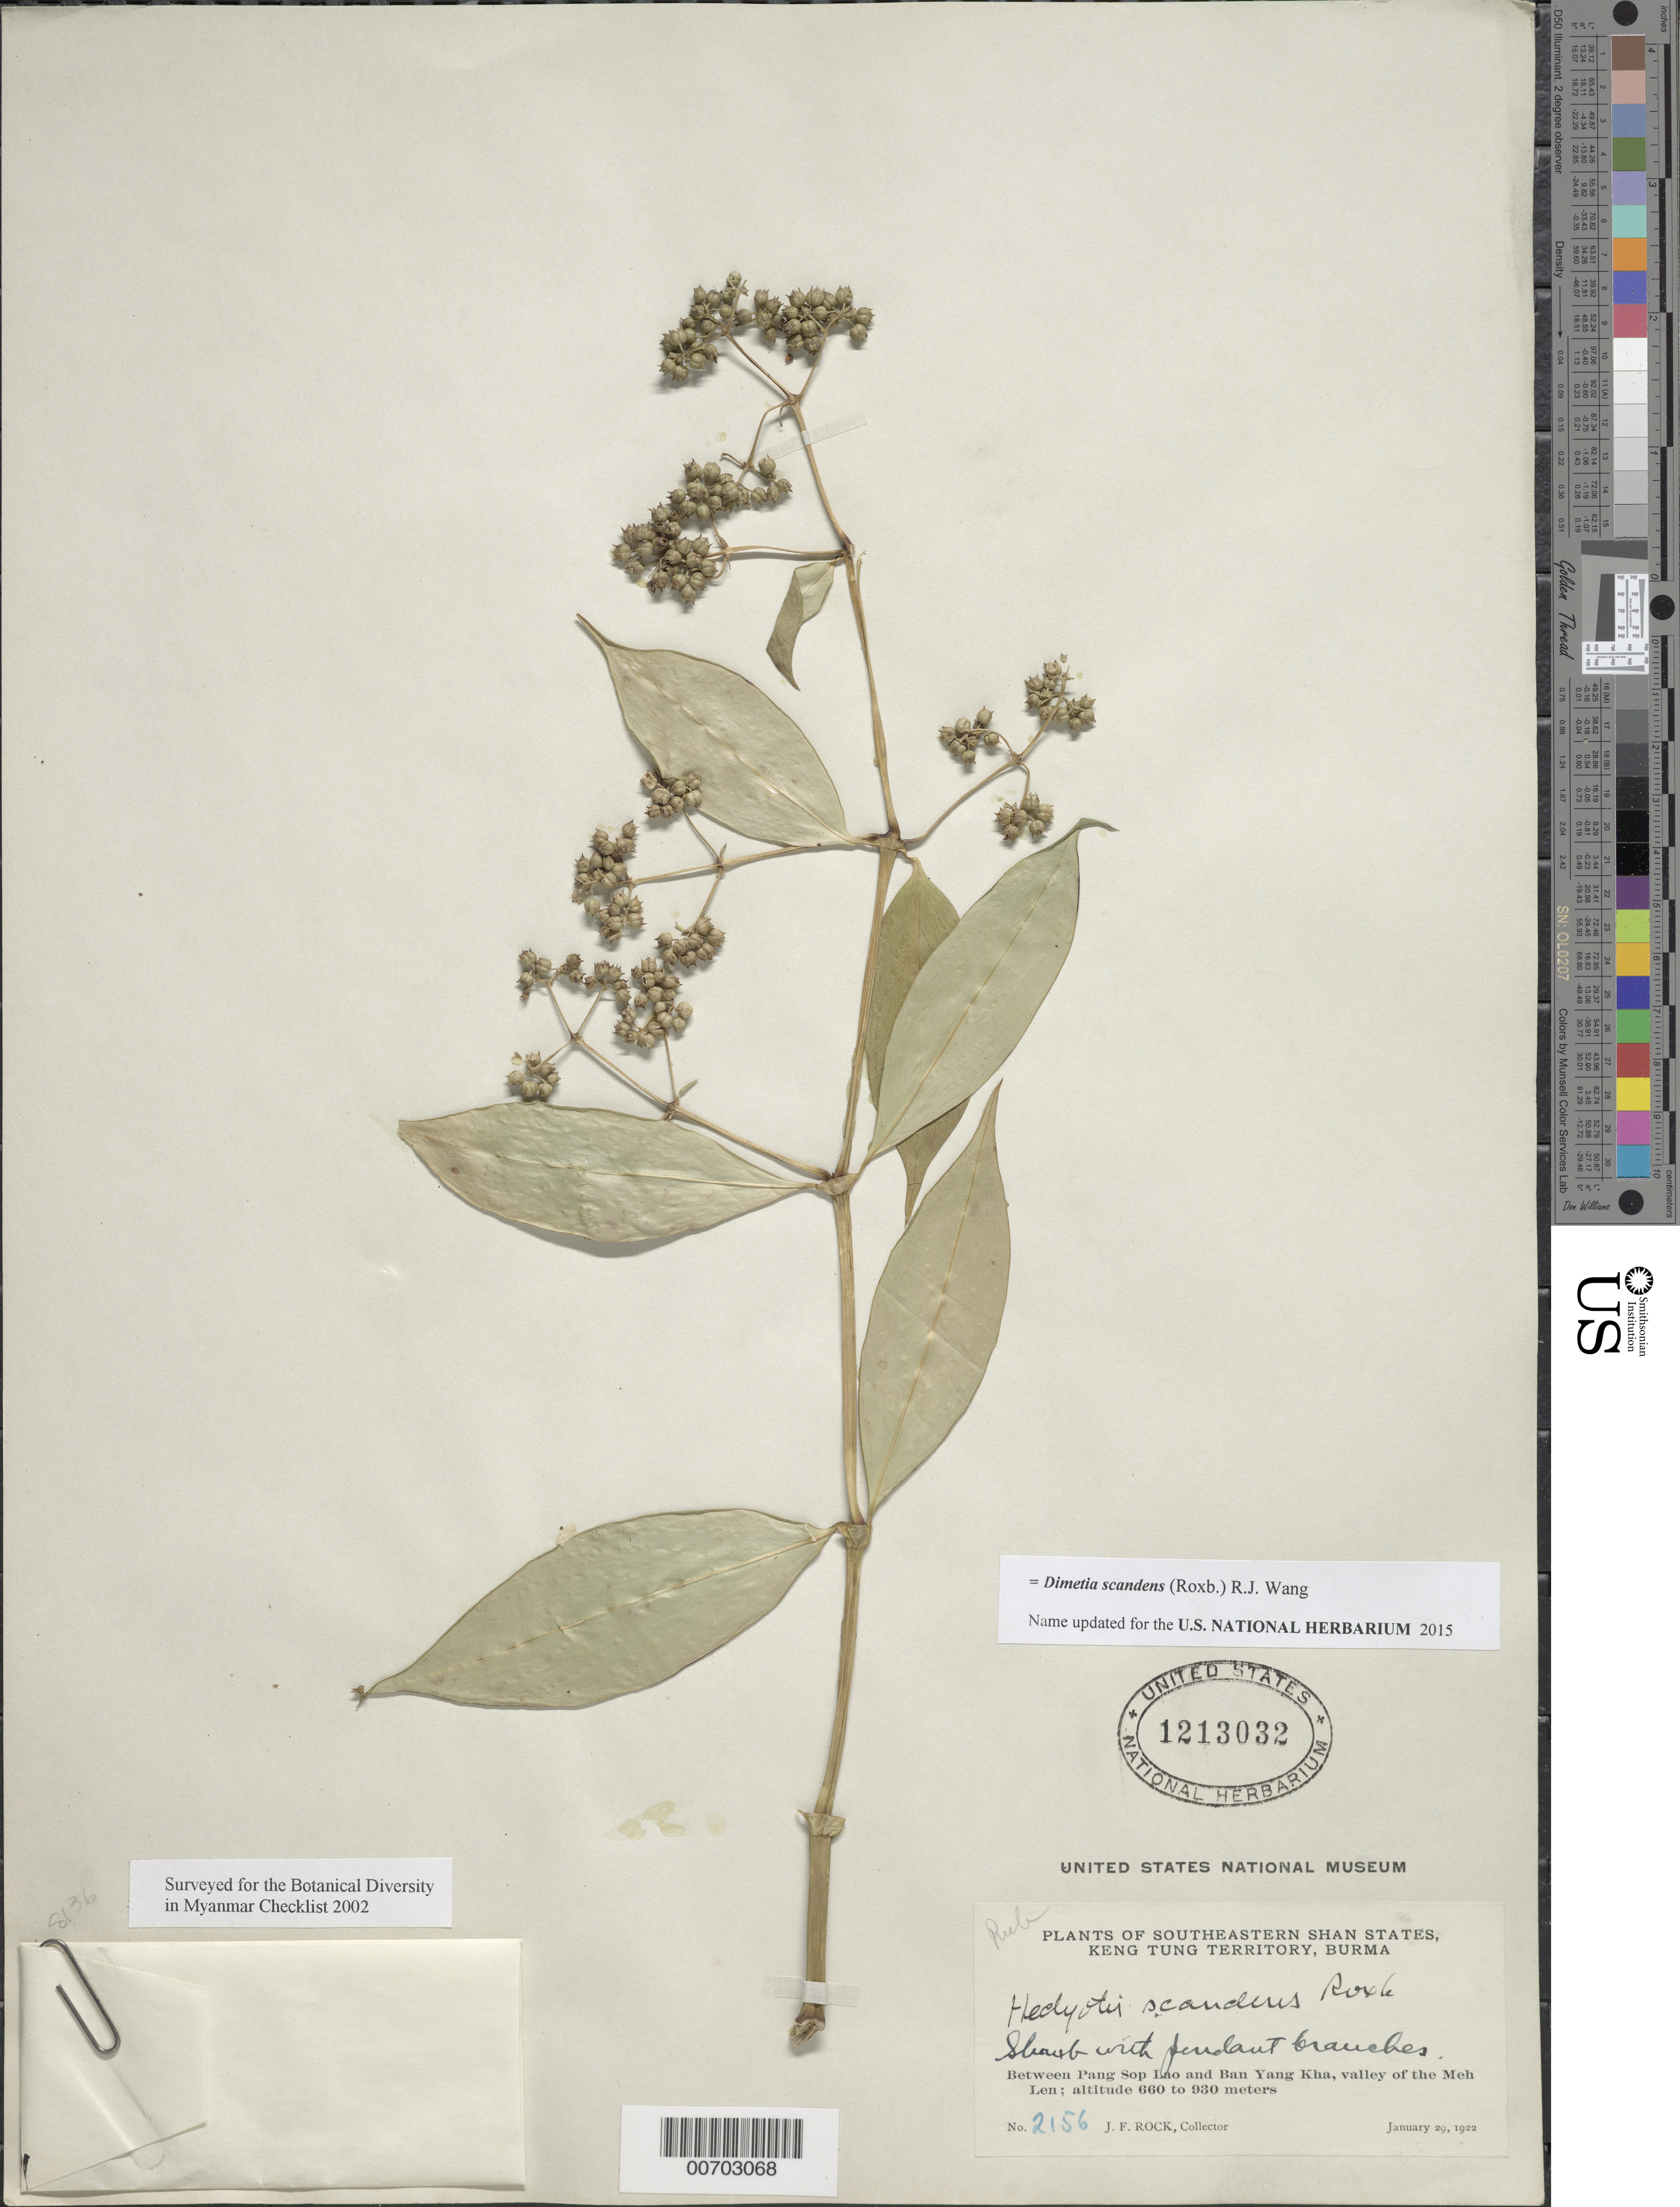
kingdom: Plantae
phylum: Tracheophyta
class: Magnoliopsida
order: Gentianales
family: Rubiaceae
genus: Hedyotis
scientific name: Hedyotis scandens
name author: Roxb.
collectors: J. F. Rock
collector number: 2156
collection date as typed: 29 Jan 1922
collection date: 1922-01-29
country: Myanmar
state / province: Shan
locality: Southeastern Shan States, Keng Tung Terr., betw. Pang Sop Lao and Ban Yang Kha, valley of the Meh Len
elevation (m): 660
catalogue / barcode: US 1213032